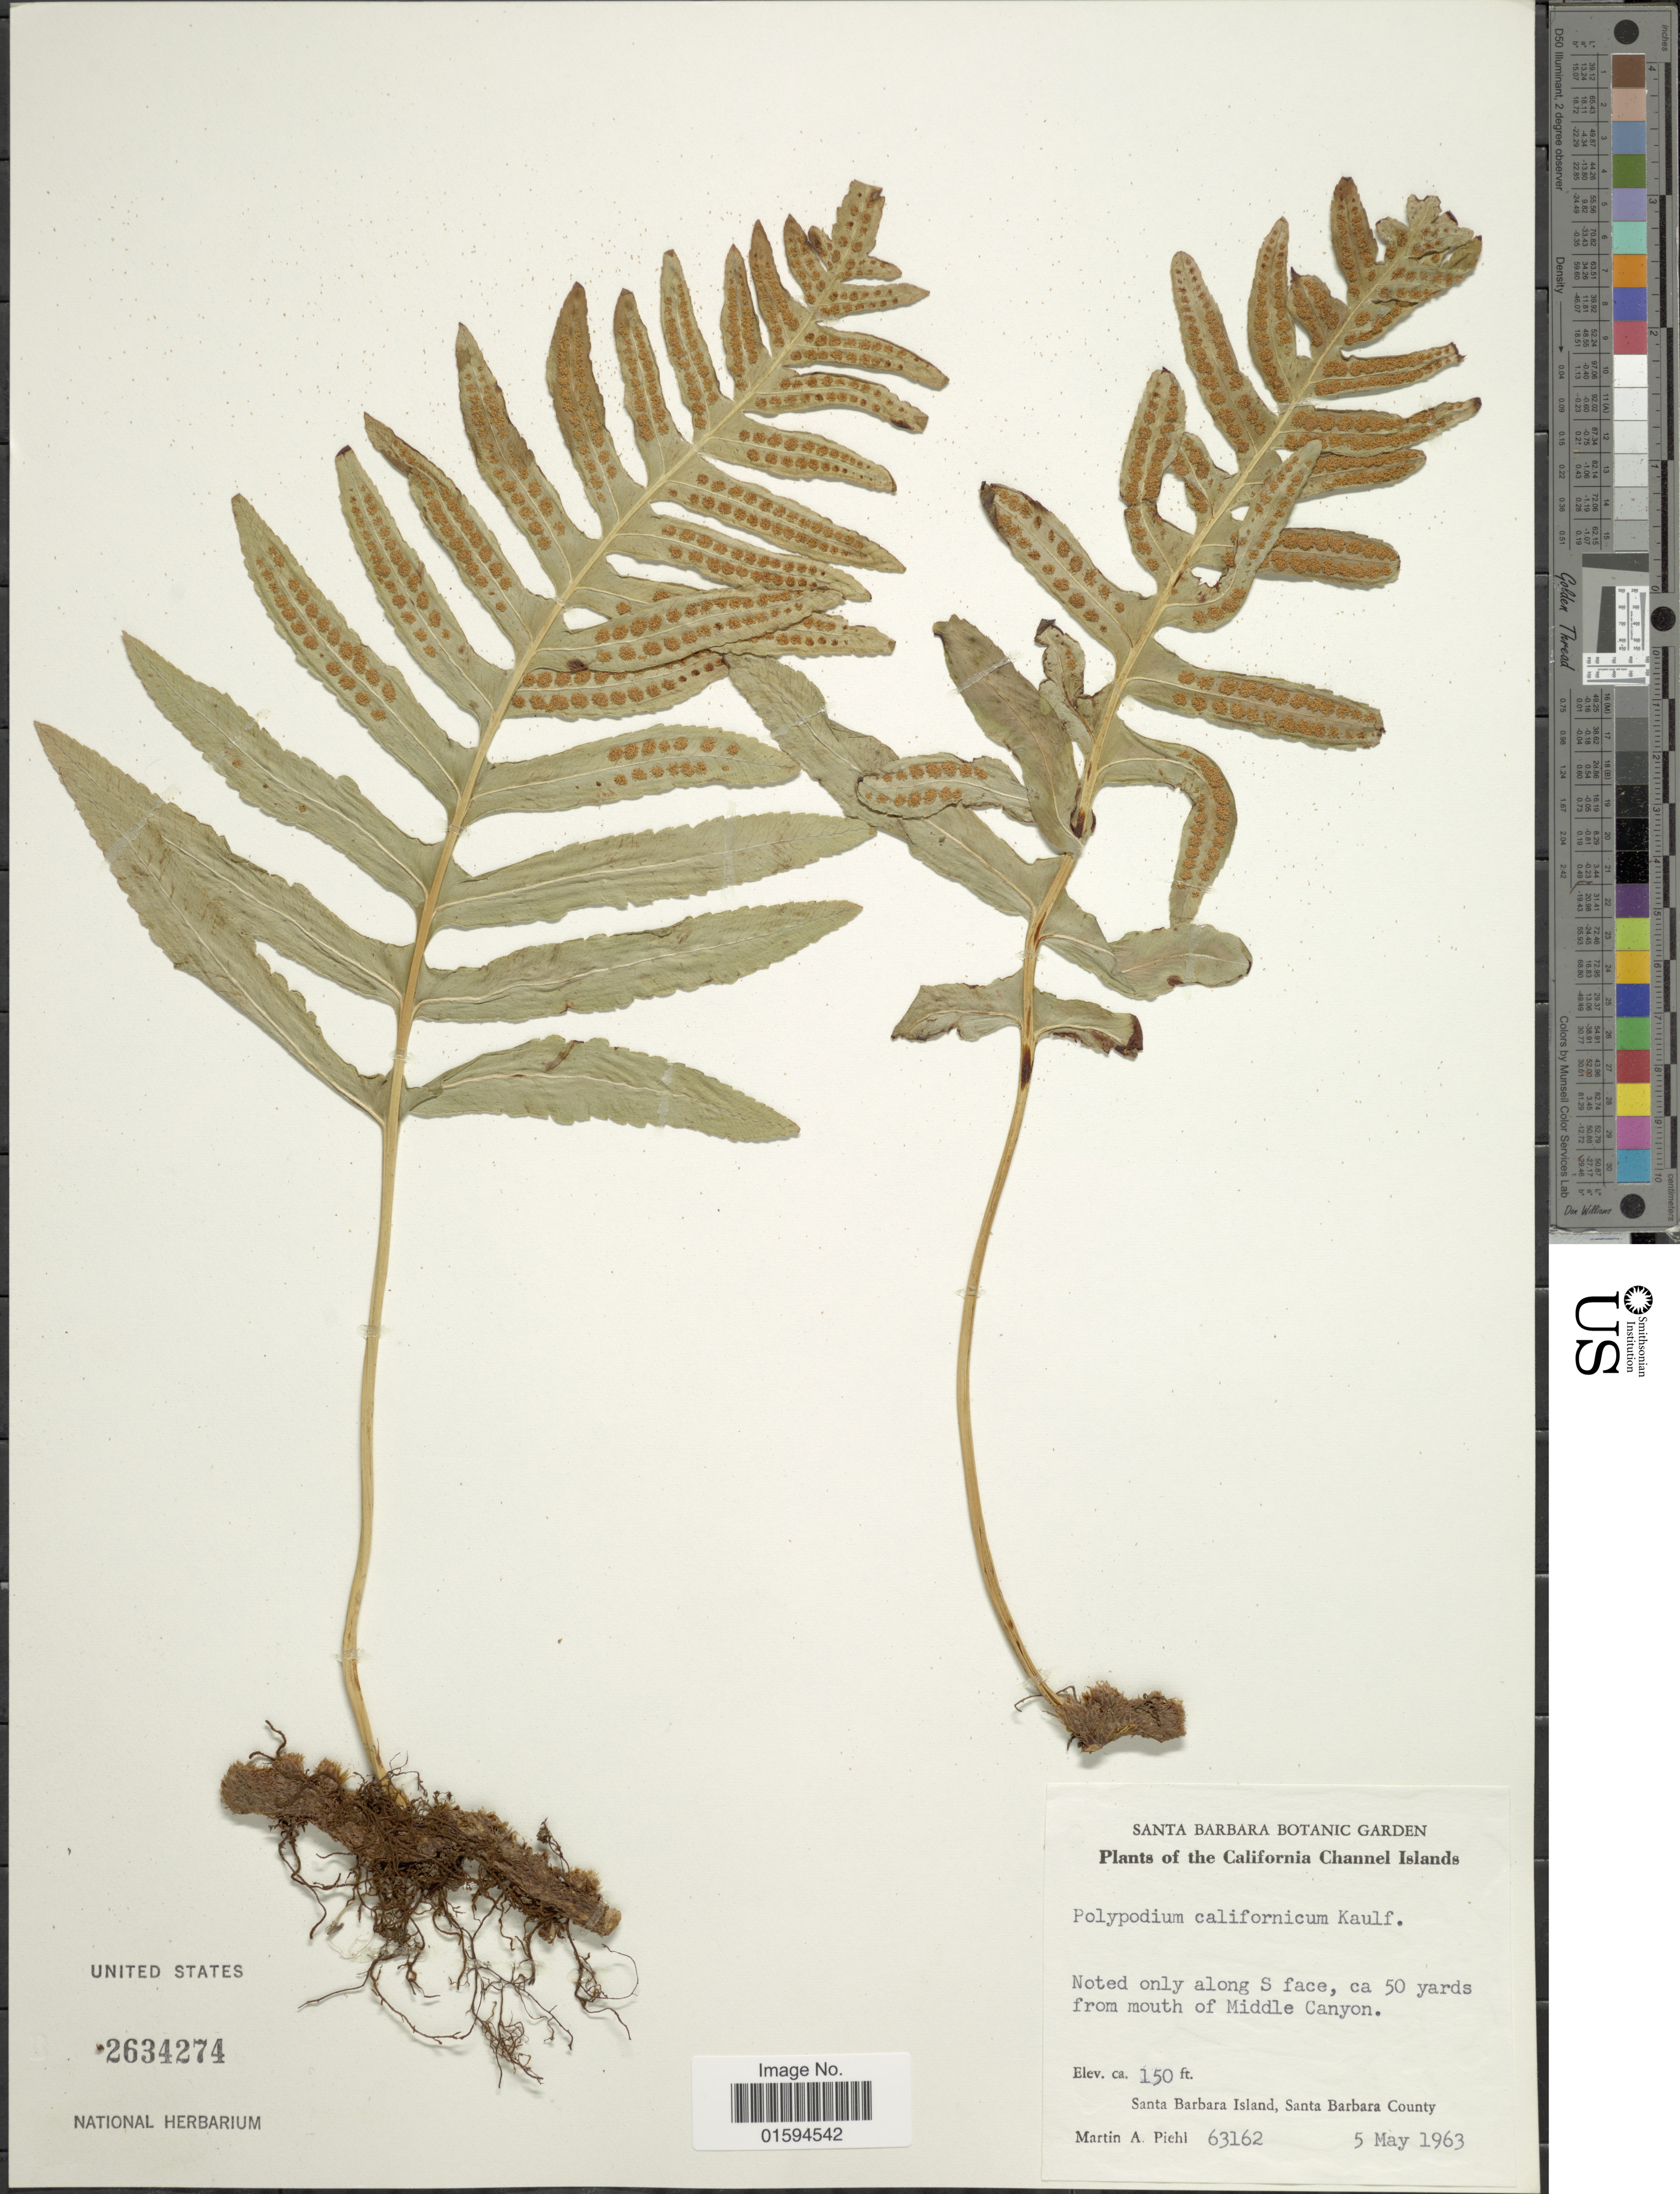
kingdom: Plantae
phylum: Tracheophyta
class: Polypodiopsida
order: Polypodiales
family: Polypodiaceae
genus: Polypodium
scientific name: Polypodium californicum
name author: Kaulf.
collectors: M. Piehl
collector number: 63162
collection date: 1963-05-05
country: United States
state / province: California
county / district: Santa Barbara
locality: California Channel Islands, along S face, ca 50 yards from mouth of Middle Canyon, Santa Barbara Island, Santa Barbara County.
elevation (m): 46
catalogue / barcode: US 2634274